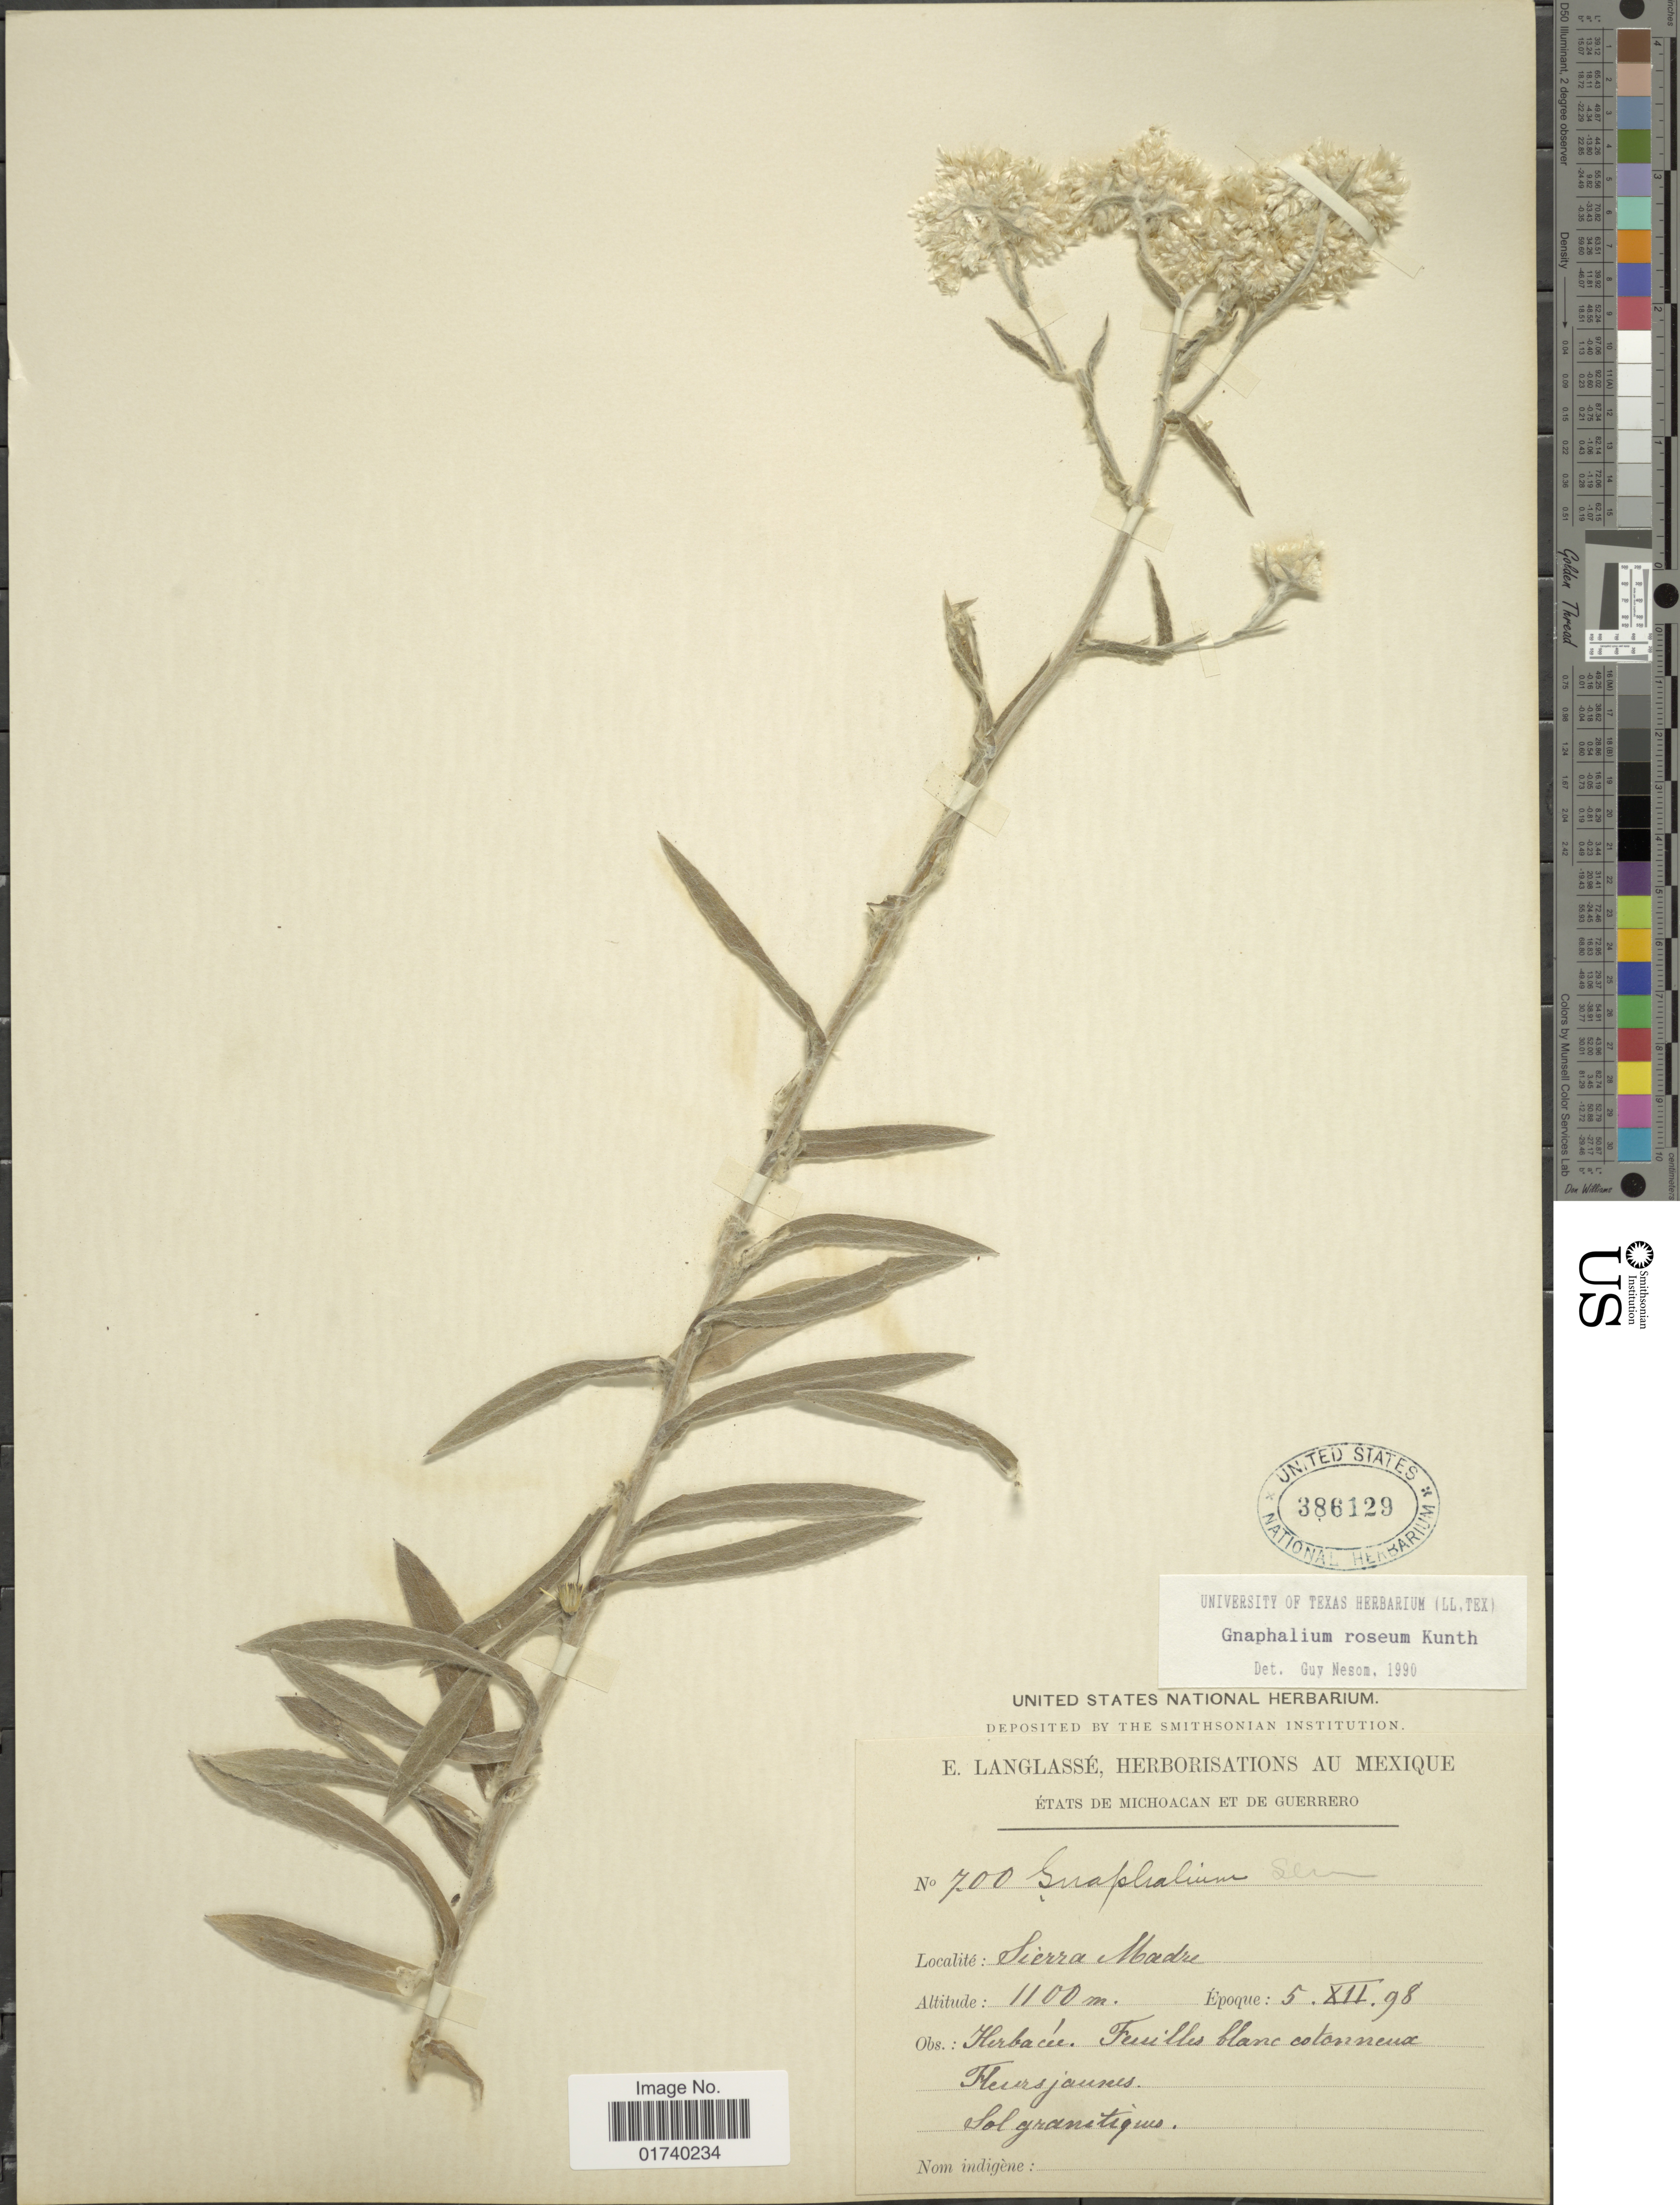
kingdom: Plantae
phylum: Tracheophyta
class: Magnoliopsida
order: Asterales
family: Asteraceae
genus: Pseudognaphalium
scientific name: Pseudognaphalium roseum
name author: (Kunth) Anderb.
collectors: E. Langlassé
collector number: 700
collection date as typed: Transcribed d/m/y: 5/12/98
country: United States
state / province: California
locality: Sierra Madre.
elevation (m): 1100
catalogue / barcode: US 386129